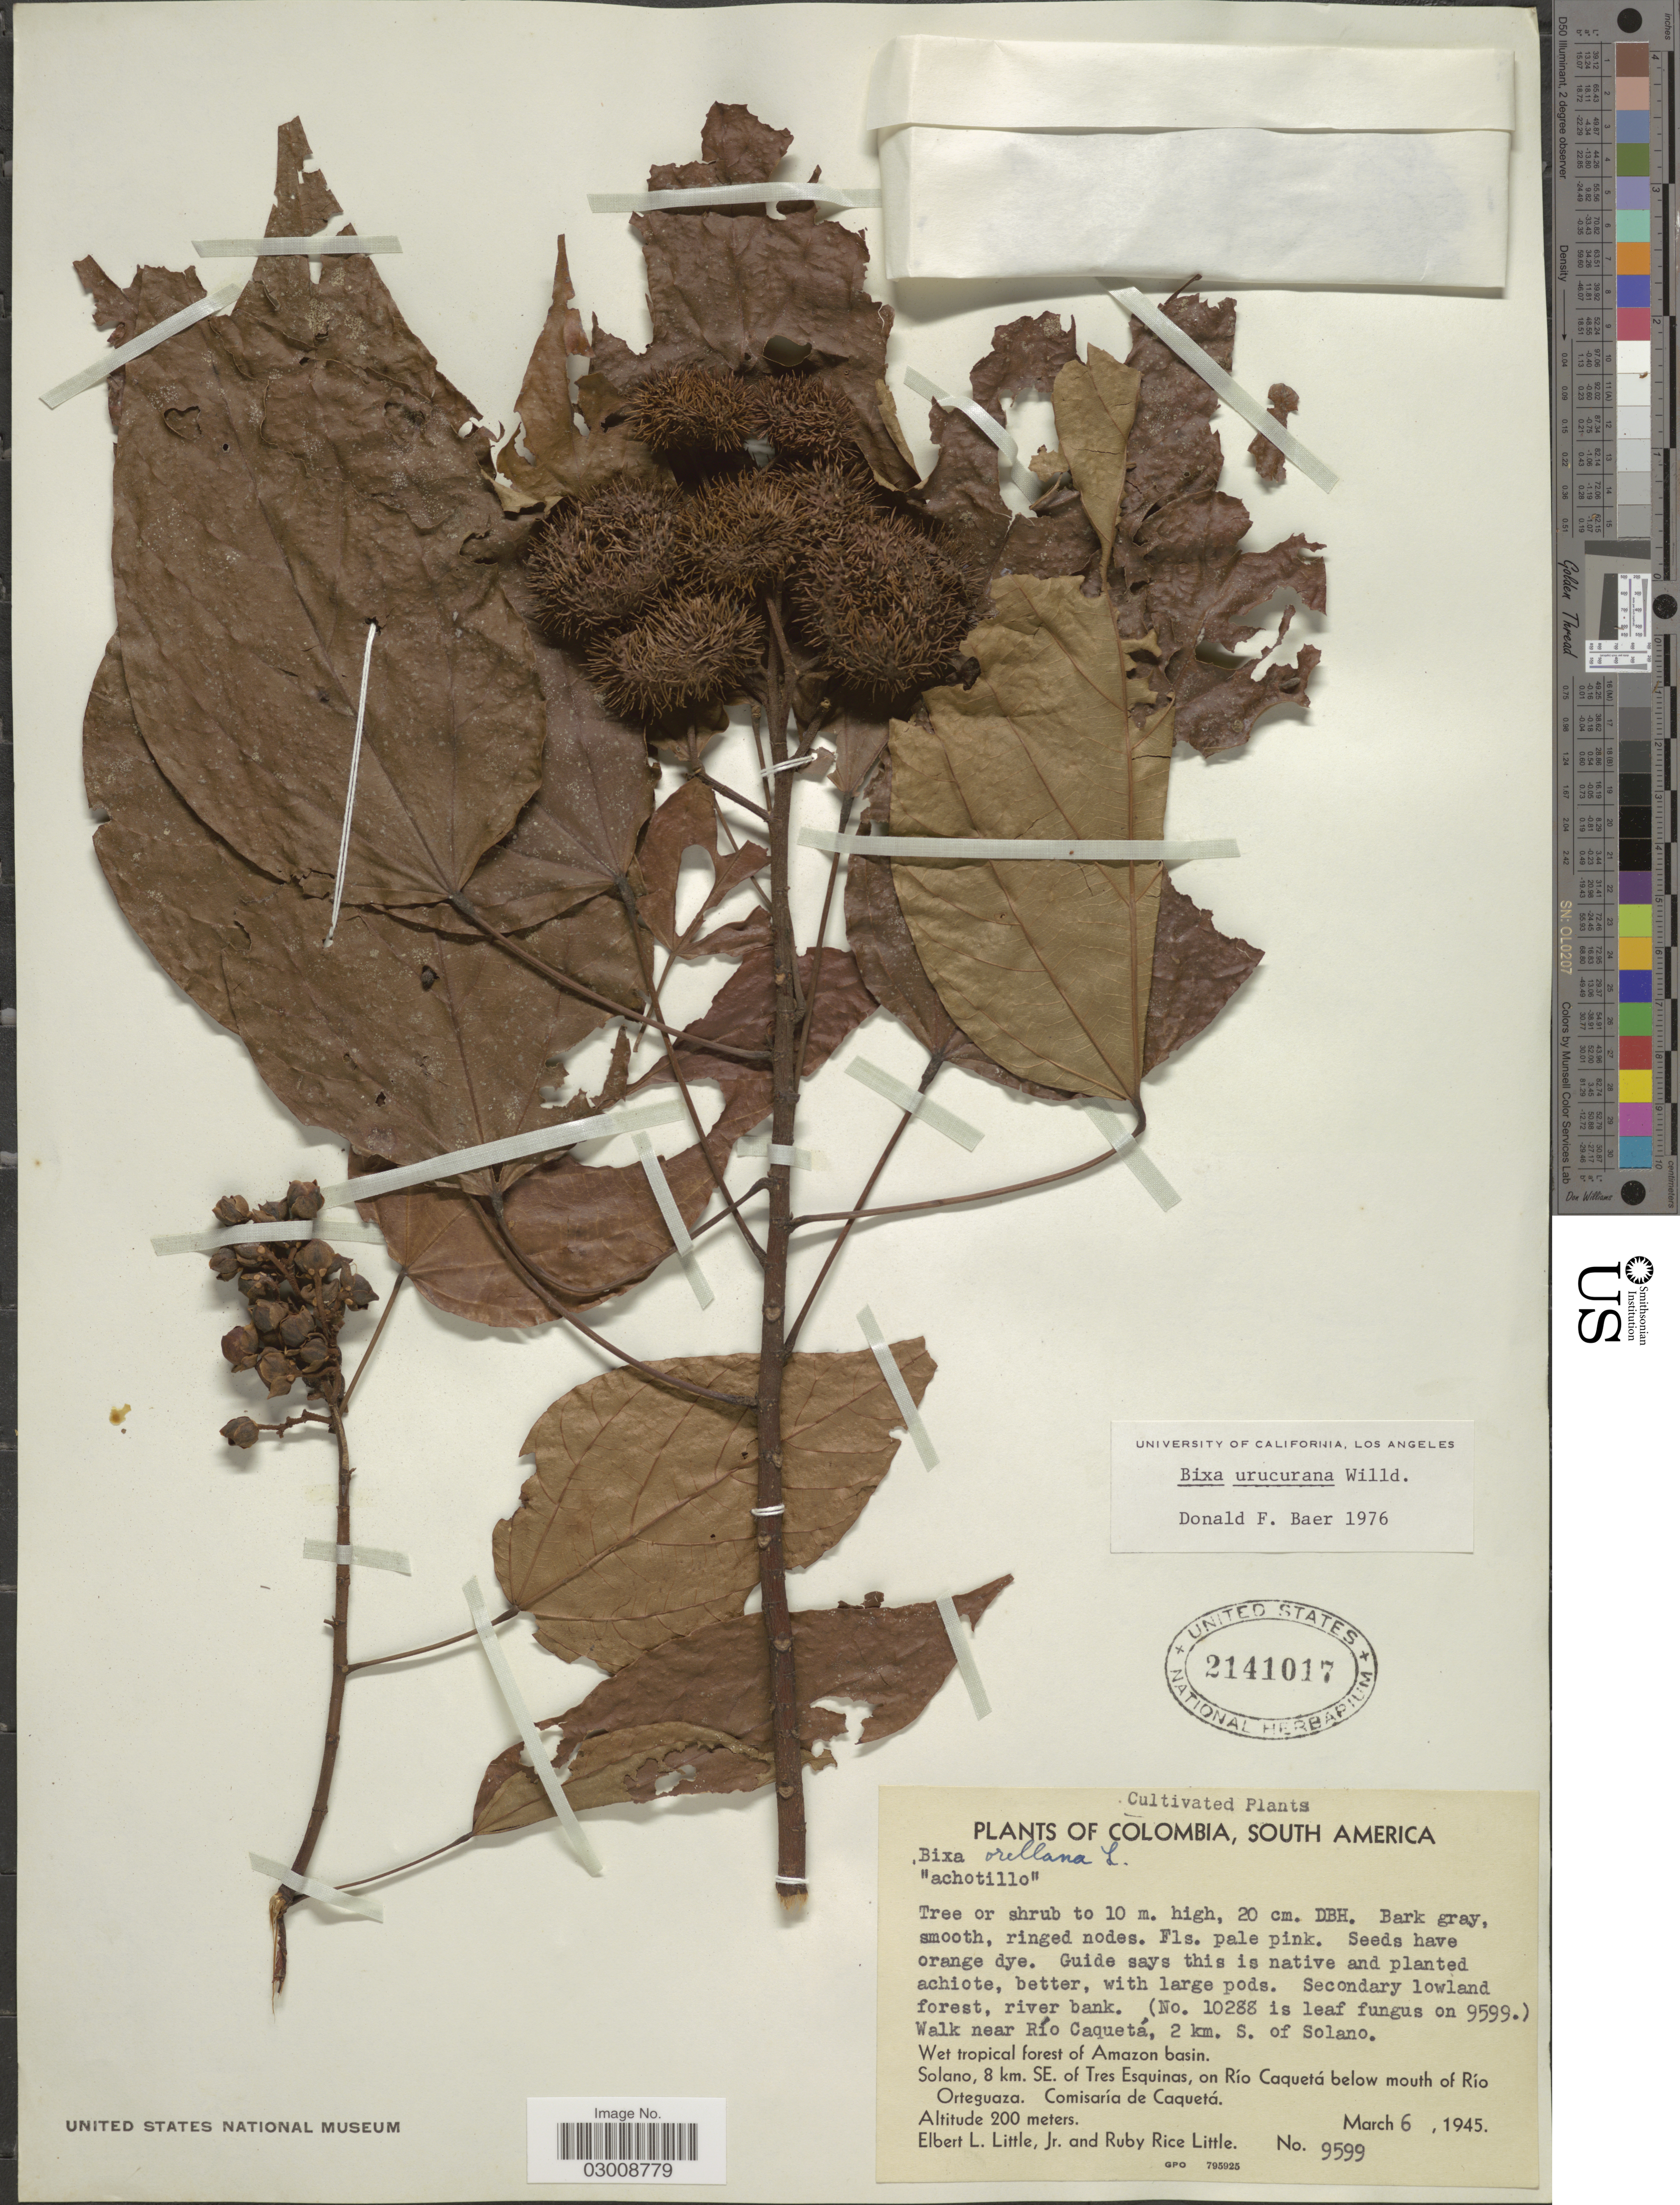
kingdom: Plantae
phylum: Tracheophyta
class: Magnoliopsida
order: Malvales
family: Bixaceae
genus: Bixa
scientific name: Bixa urucurana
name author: Willd.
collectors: E. L. Little & R. R. Little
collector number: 9599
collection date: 1945-03-06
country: Colombia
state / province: Caquetá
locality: Walk near Río Caquetá, 2 km. S. of Solano, Solano, 8 km. SE. of Tres Esquinas, on Río Caquetá below mouth of Río Orteguaza, Comisaría de Caquetá.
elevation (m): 200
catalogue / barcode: US 2141017